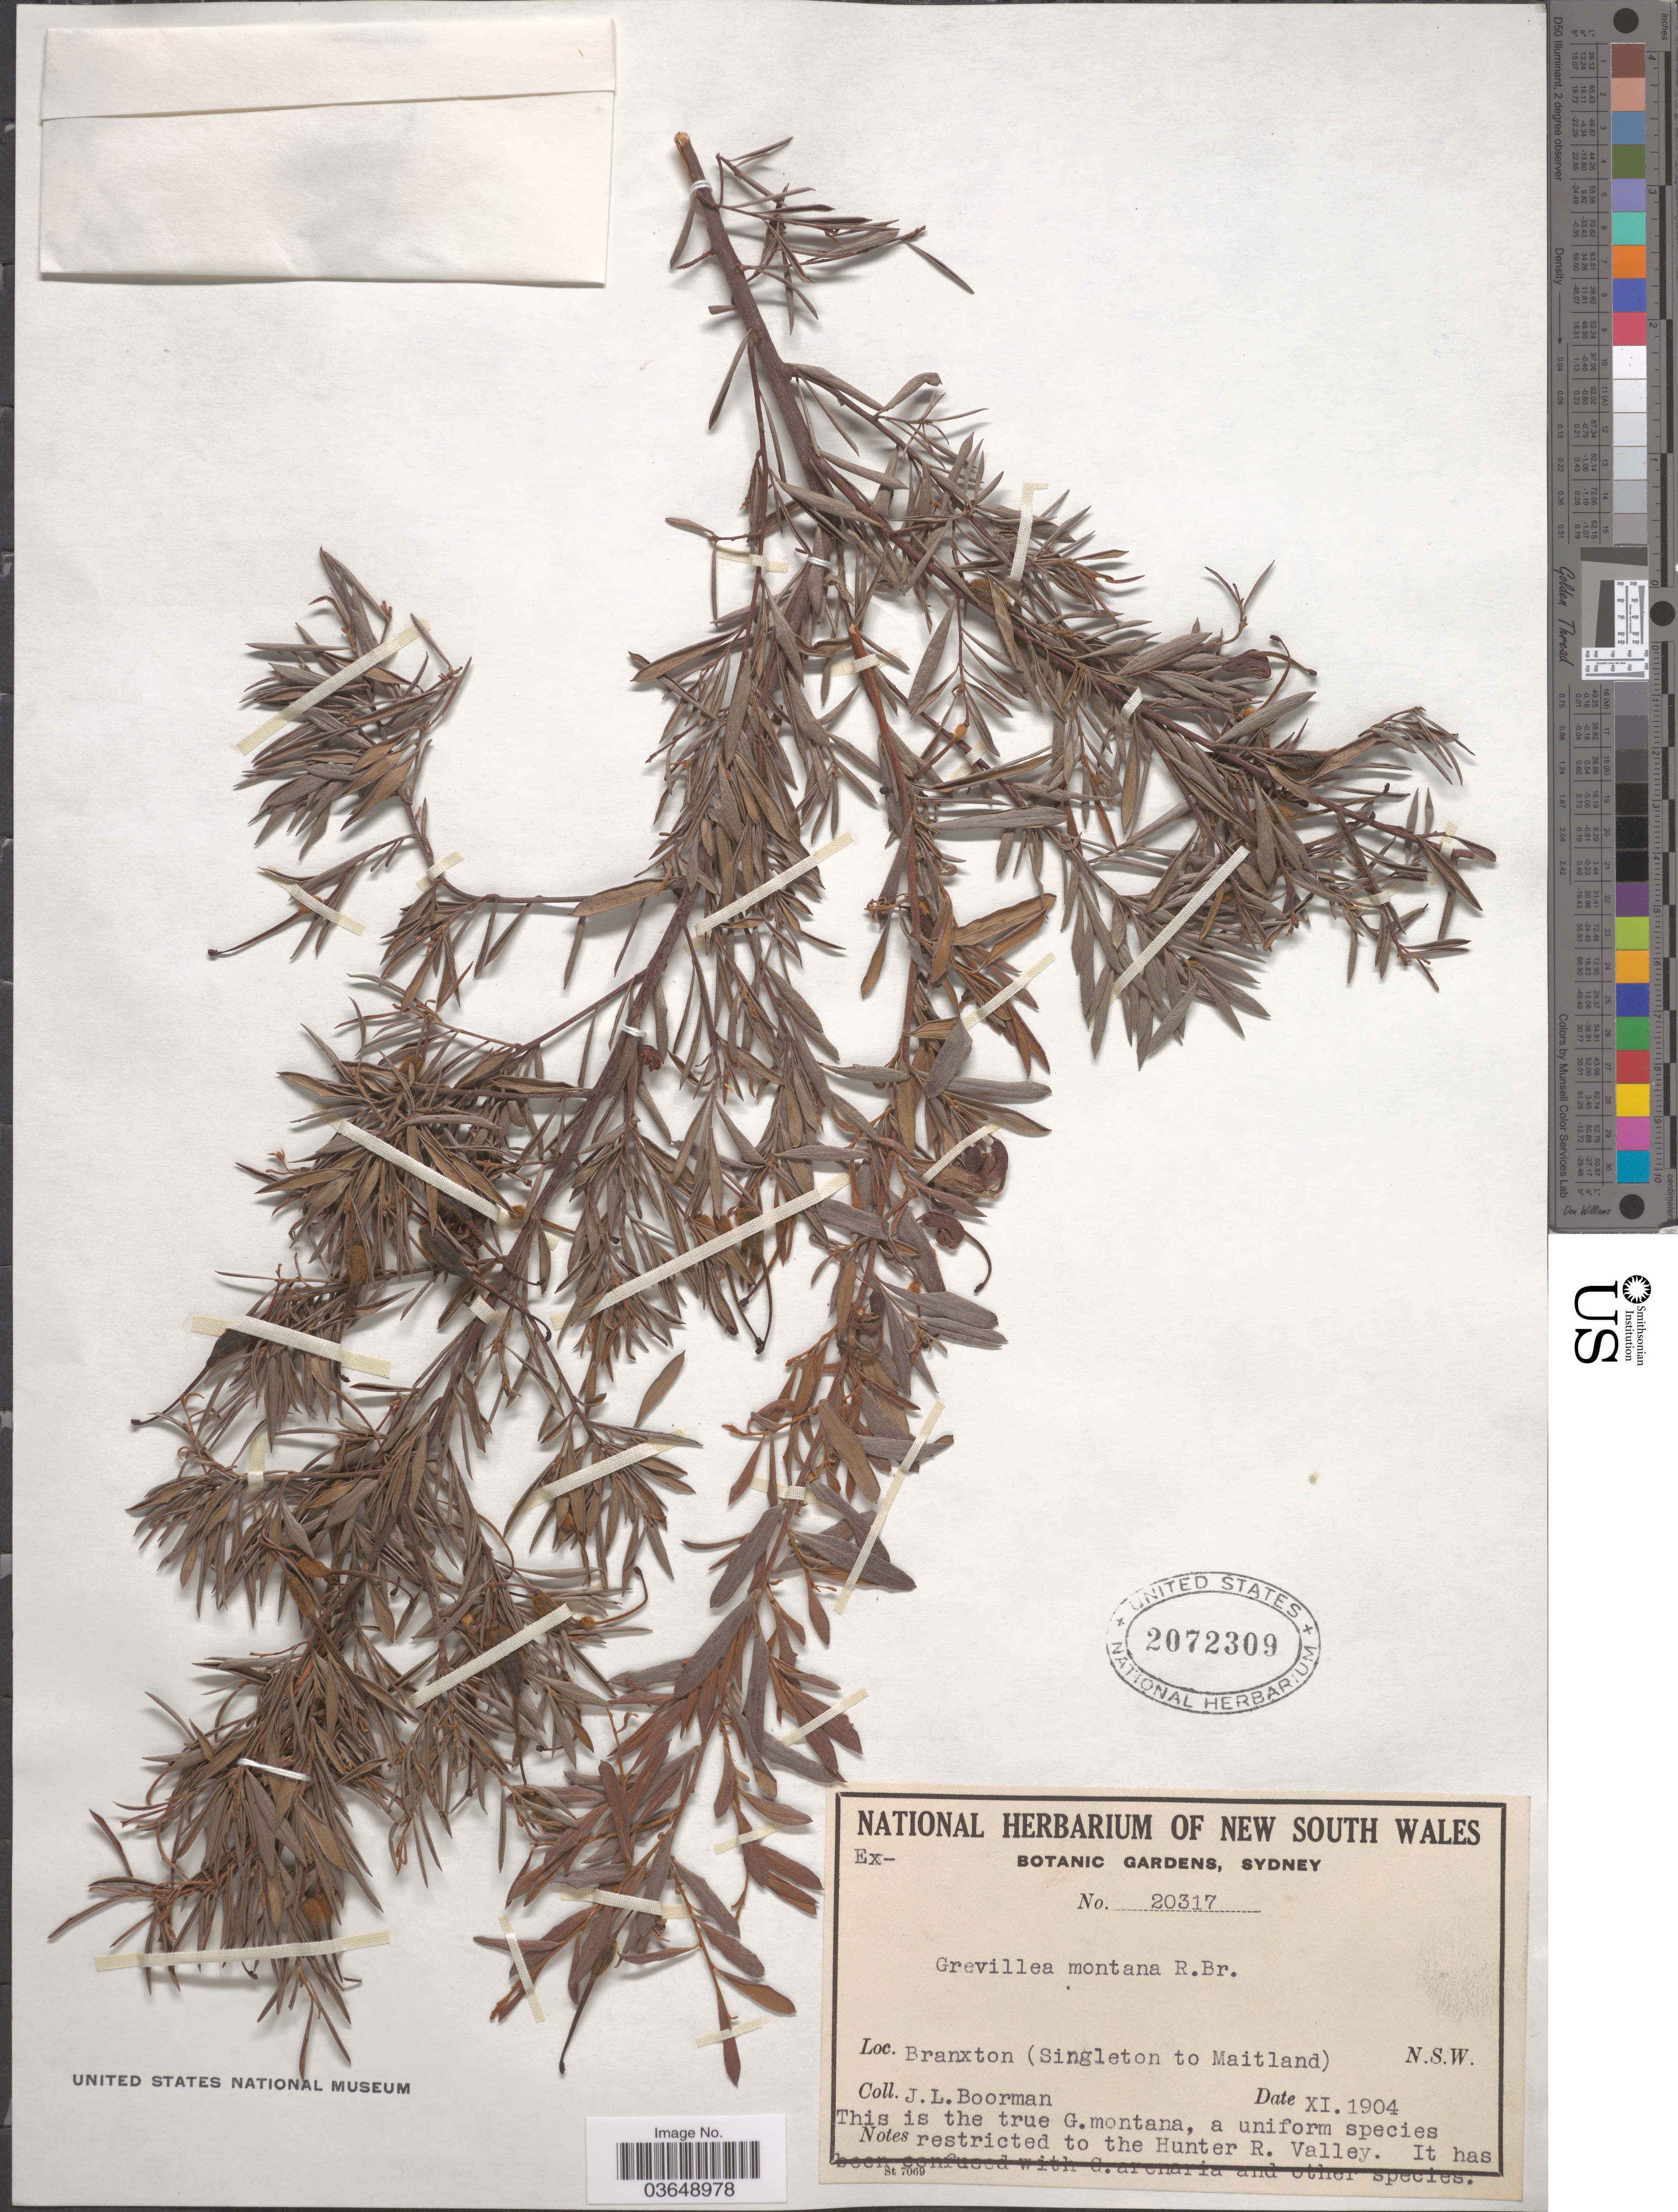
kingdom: Plantae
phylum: Tracheophyta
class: Magnoliopsida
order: Proteales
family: Proteaceae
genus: Grevillea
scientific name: Grevillea montana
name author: R. Br.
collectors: J. Boorman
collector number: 20317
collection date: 1904-11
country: Australia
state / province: New South Wales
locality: Branxton (Singleton to Maitland).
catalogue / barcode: US 2072309